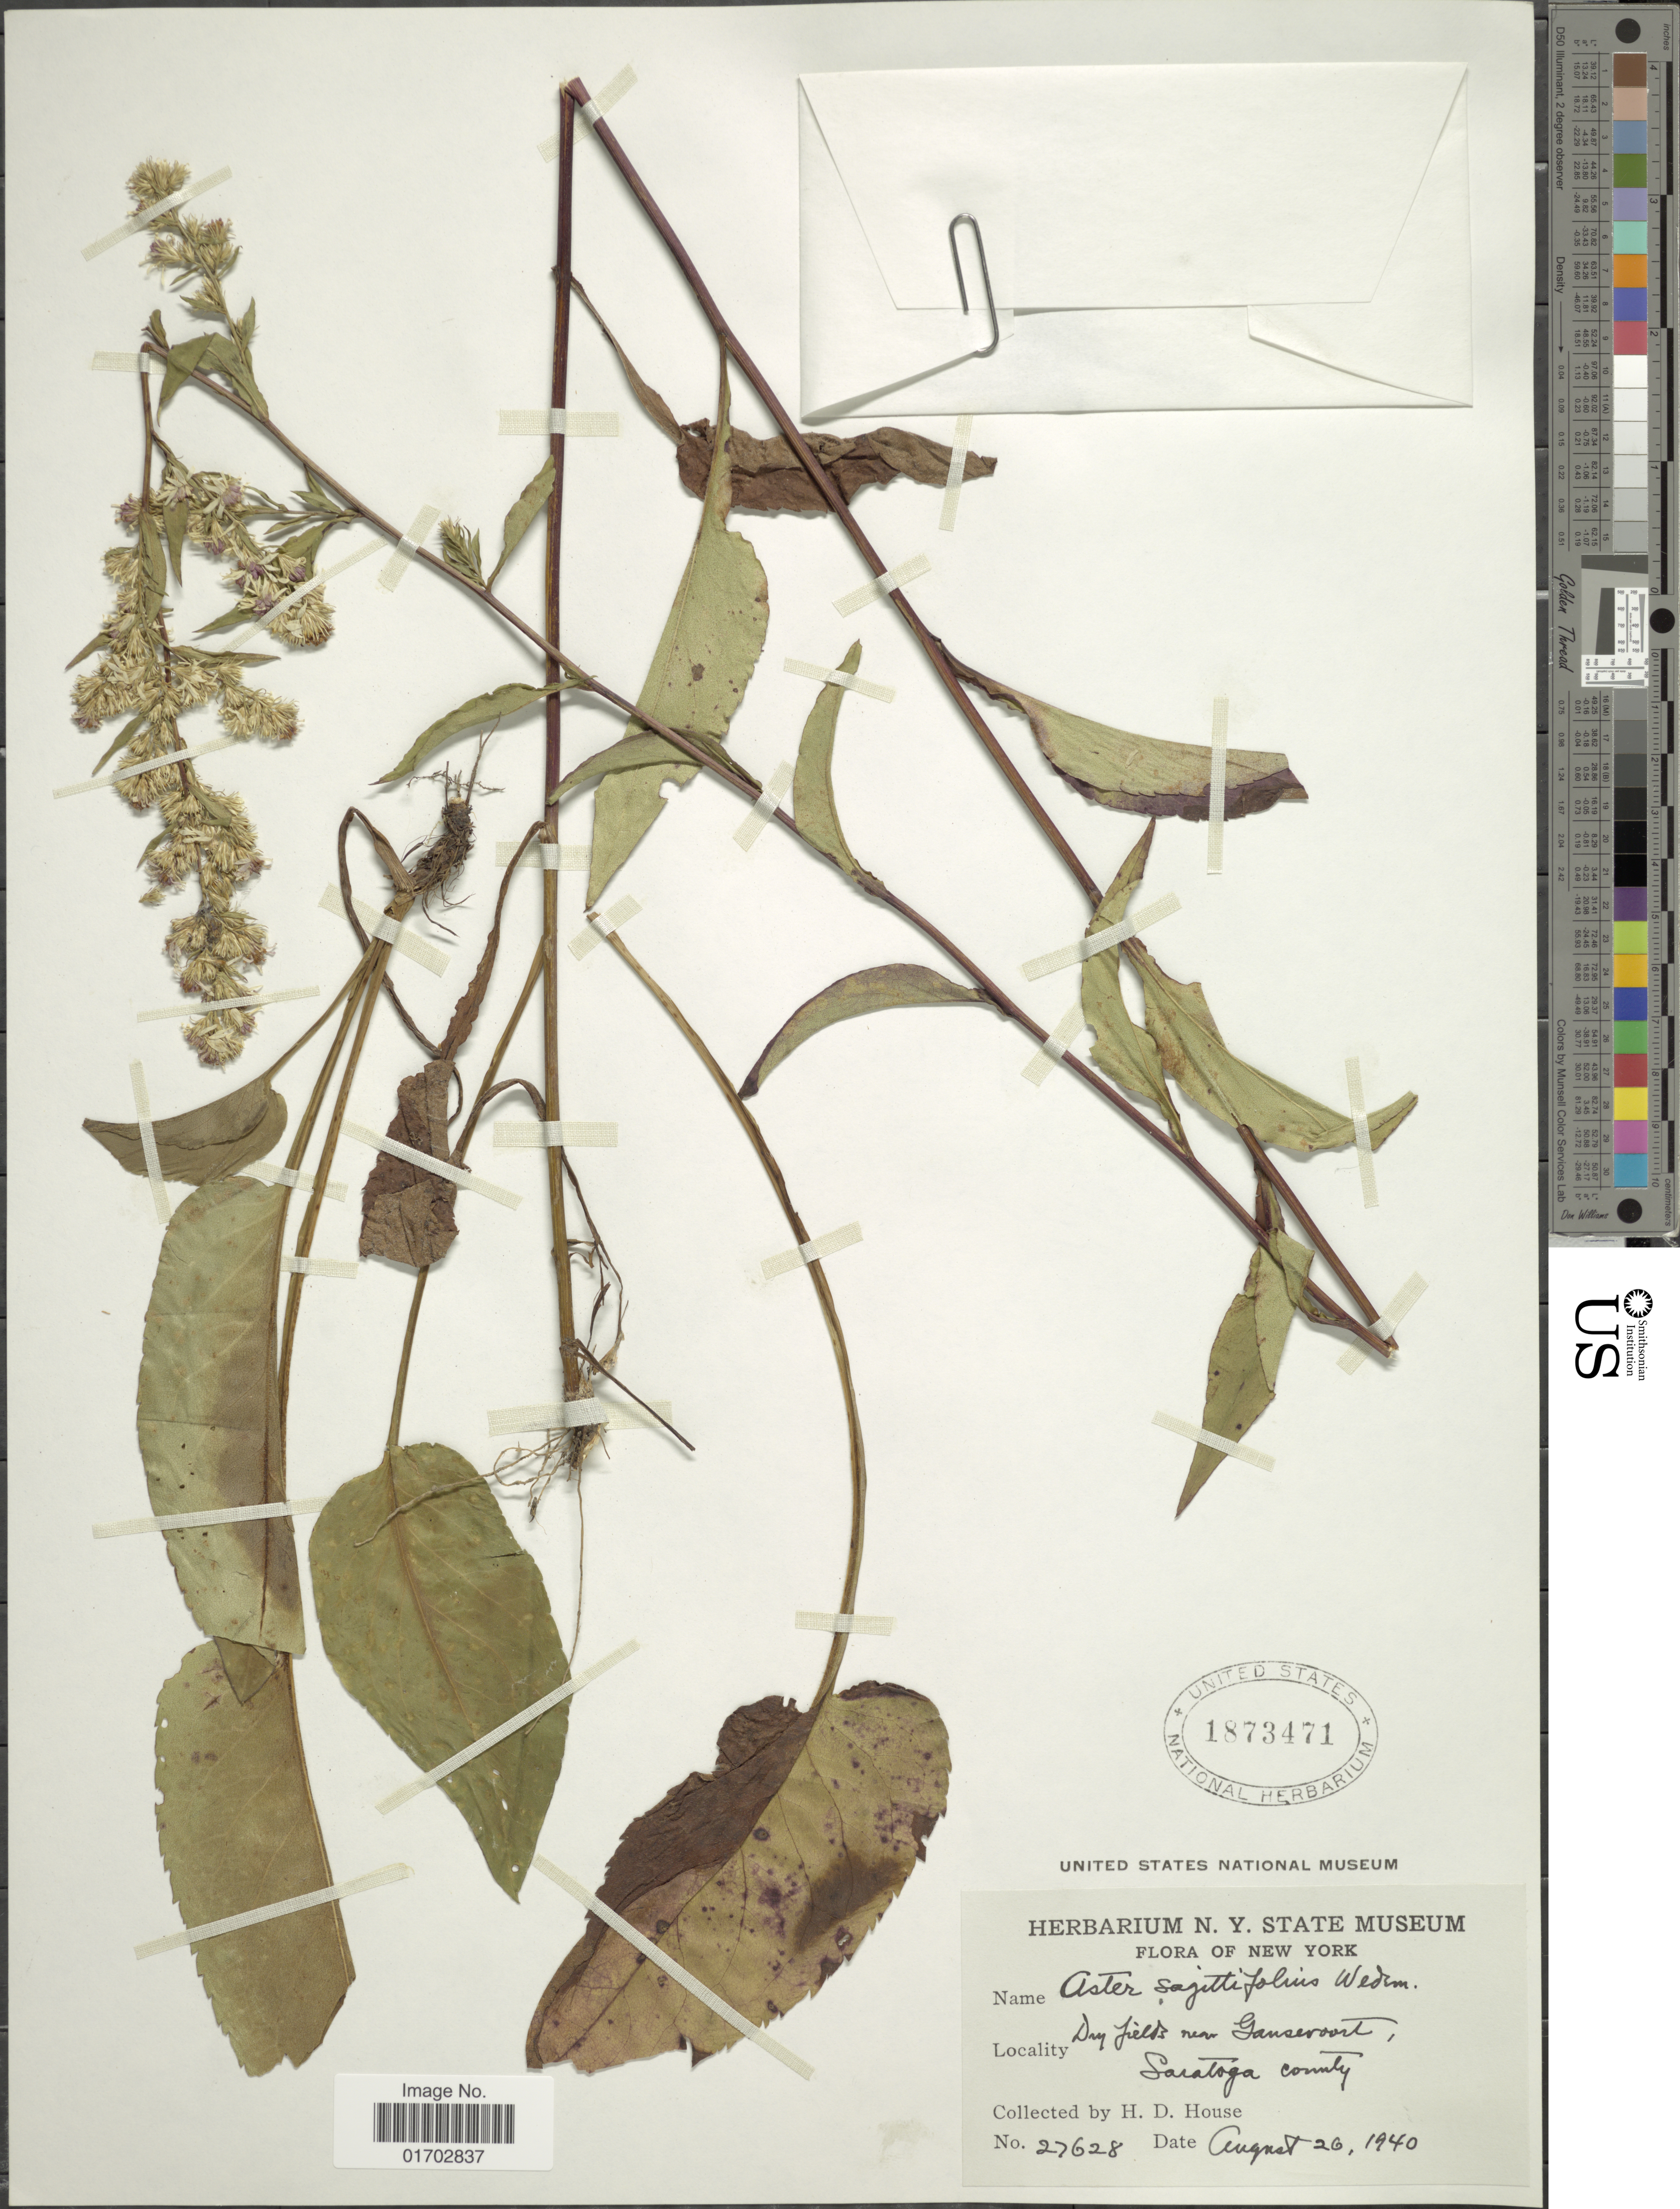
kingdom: Plantae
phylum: Tracheophyta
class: Magnoliopsida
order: Asterales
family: Asteraceae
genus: Symphyotrichum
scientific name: Symphyotrichum sagittifolium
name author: (Wedem. ex Willd.) G.L. Nesom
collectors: H. D. House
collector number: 27628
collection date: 1940-08-26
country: United States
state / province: New York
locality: Near Gansevoort, Saratoga County.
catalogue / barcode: US 1873471